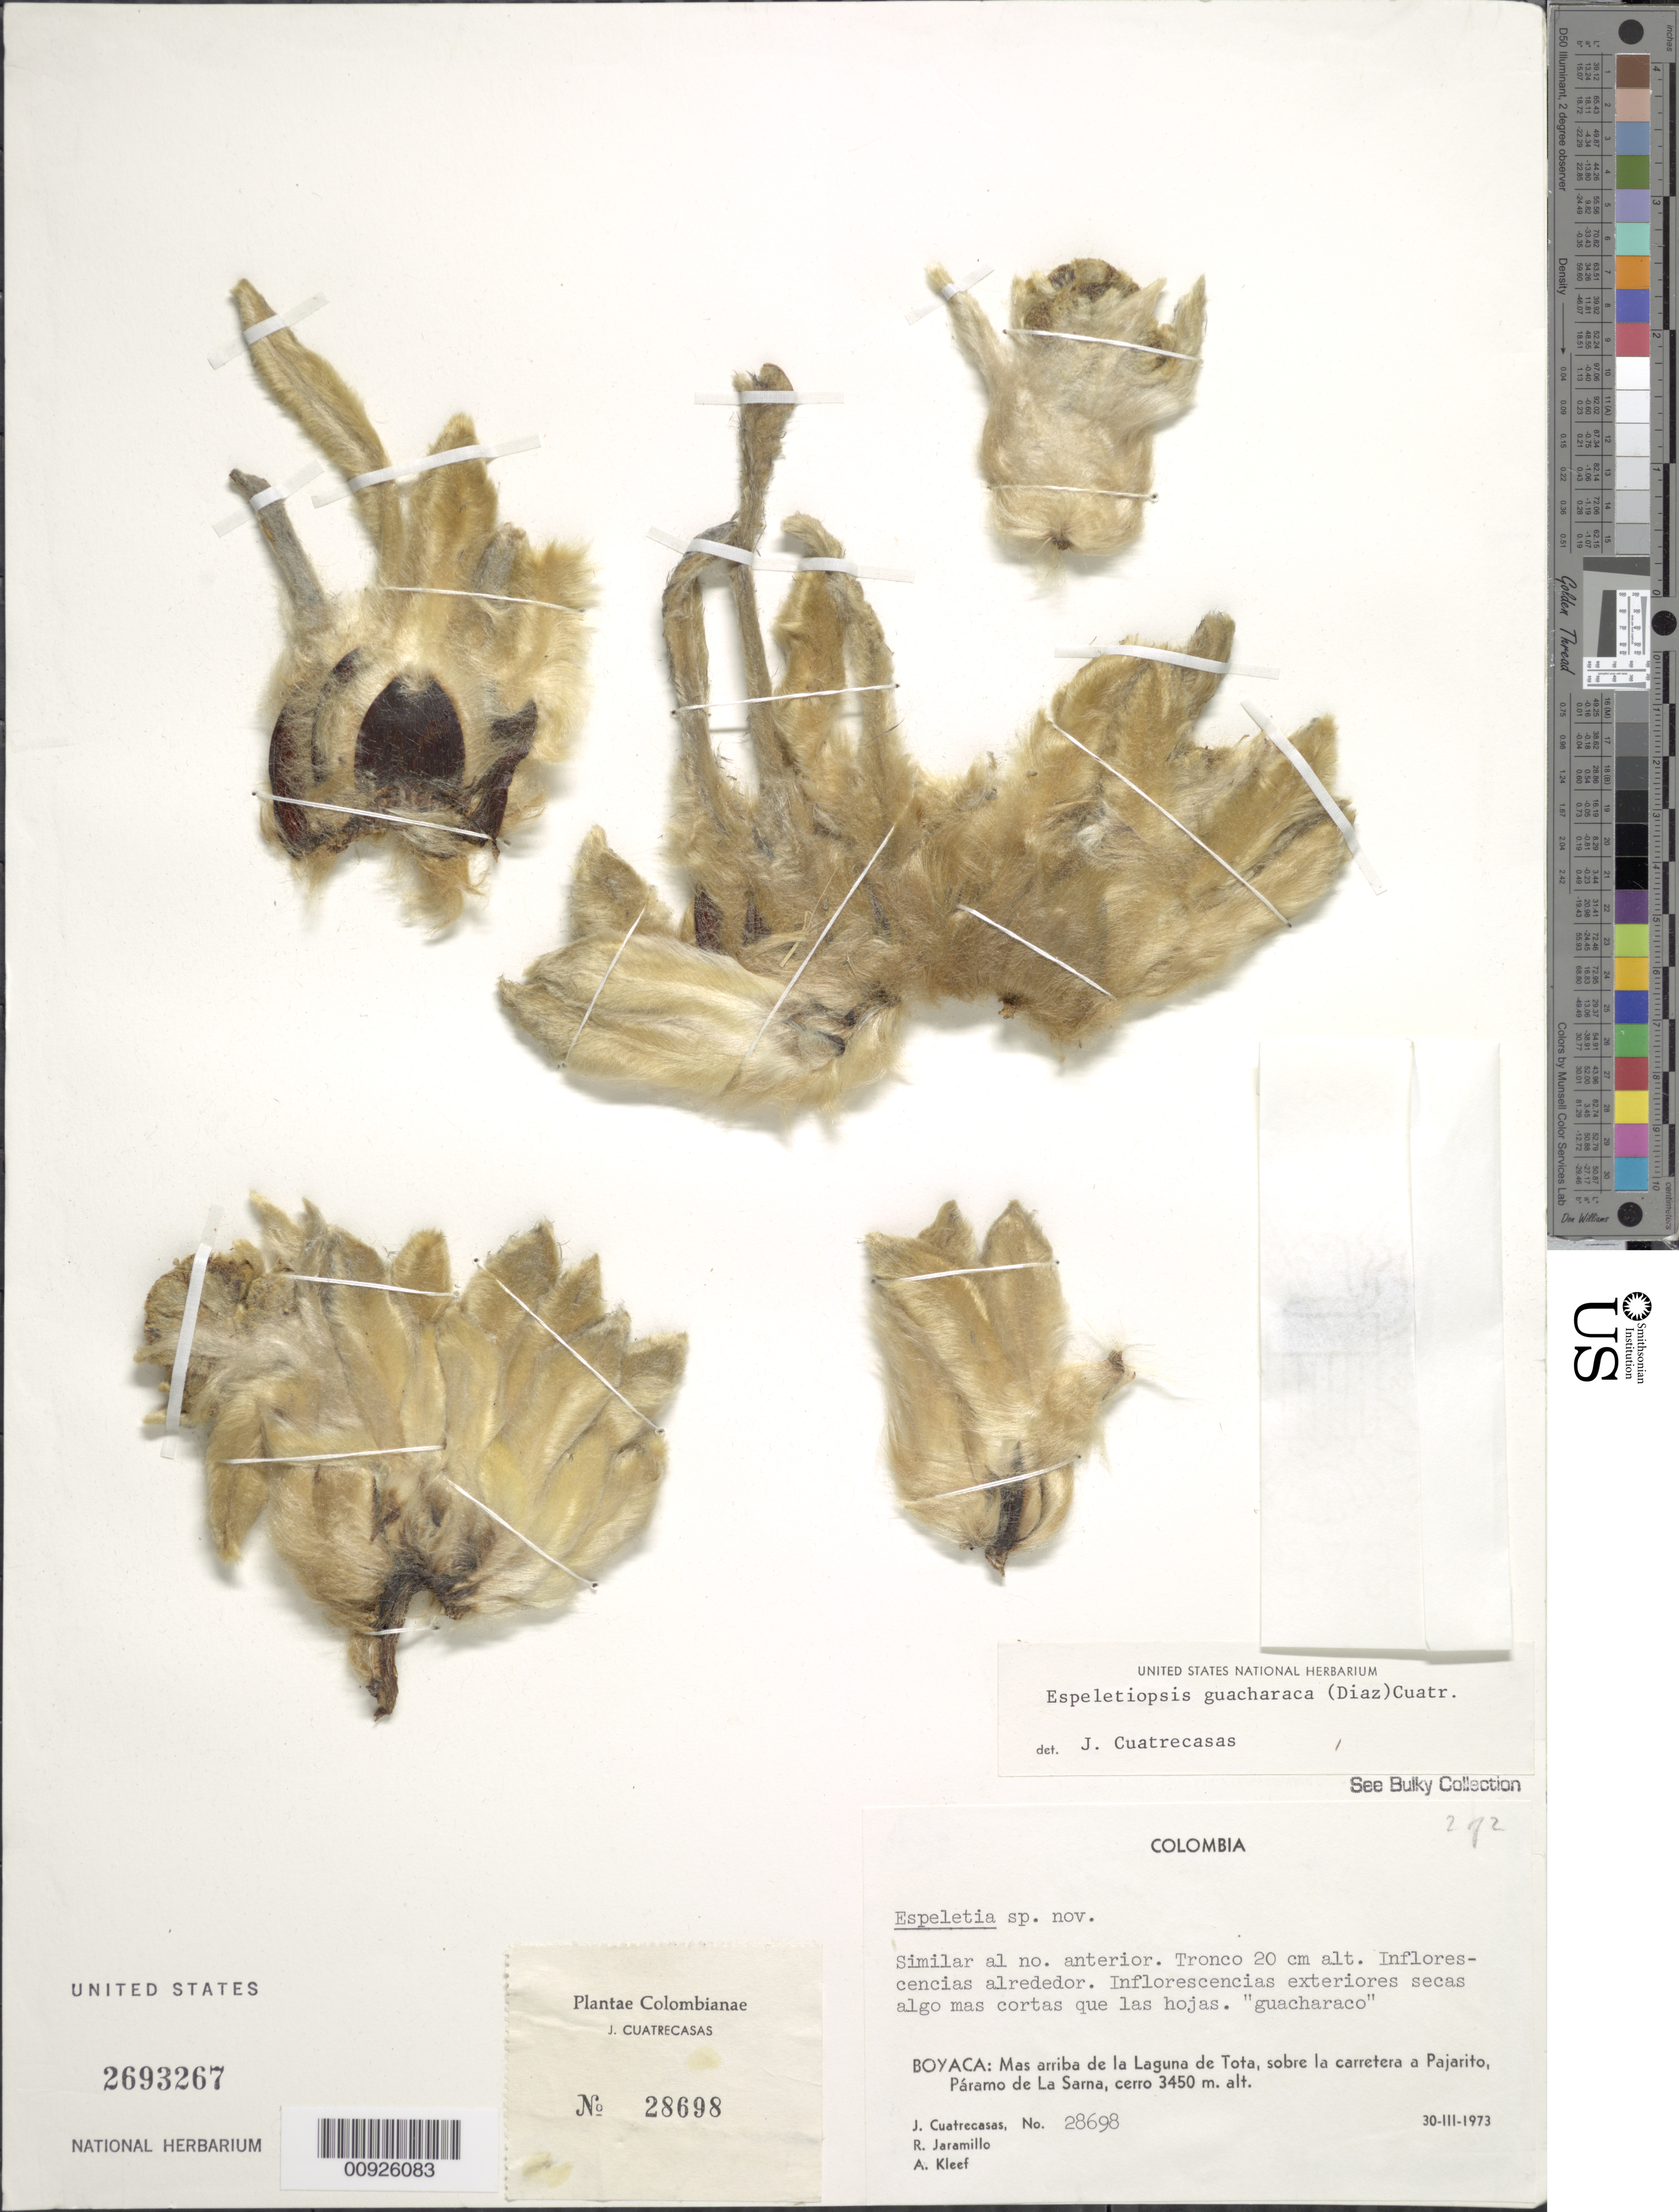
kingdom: Plantae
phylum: Tracheophyta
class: Magnoliopsida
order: Asterales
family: Asteraceae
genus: Espeletiopsis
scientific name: Espeletiopsis jimenez-quesadae var. guacharaca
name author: (S. Díaz) Cuatrec.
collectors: J. Cuatrecasas, R. Jaramillo M. & A. Kleef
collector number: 28698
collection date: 1973-03-30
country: Colombia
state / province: Boyacá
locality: Boyacá: Mas arriba de la Laguna de Tota, sobre la carretera a Pajarito, Paramo de La Sarna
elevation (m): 3450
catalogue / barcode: US 2693267